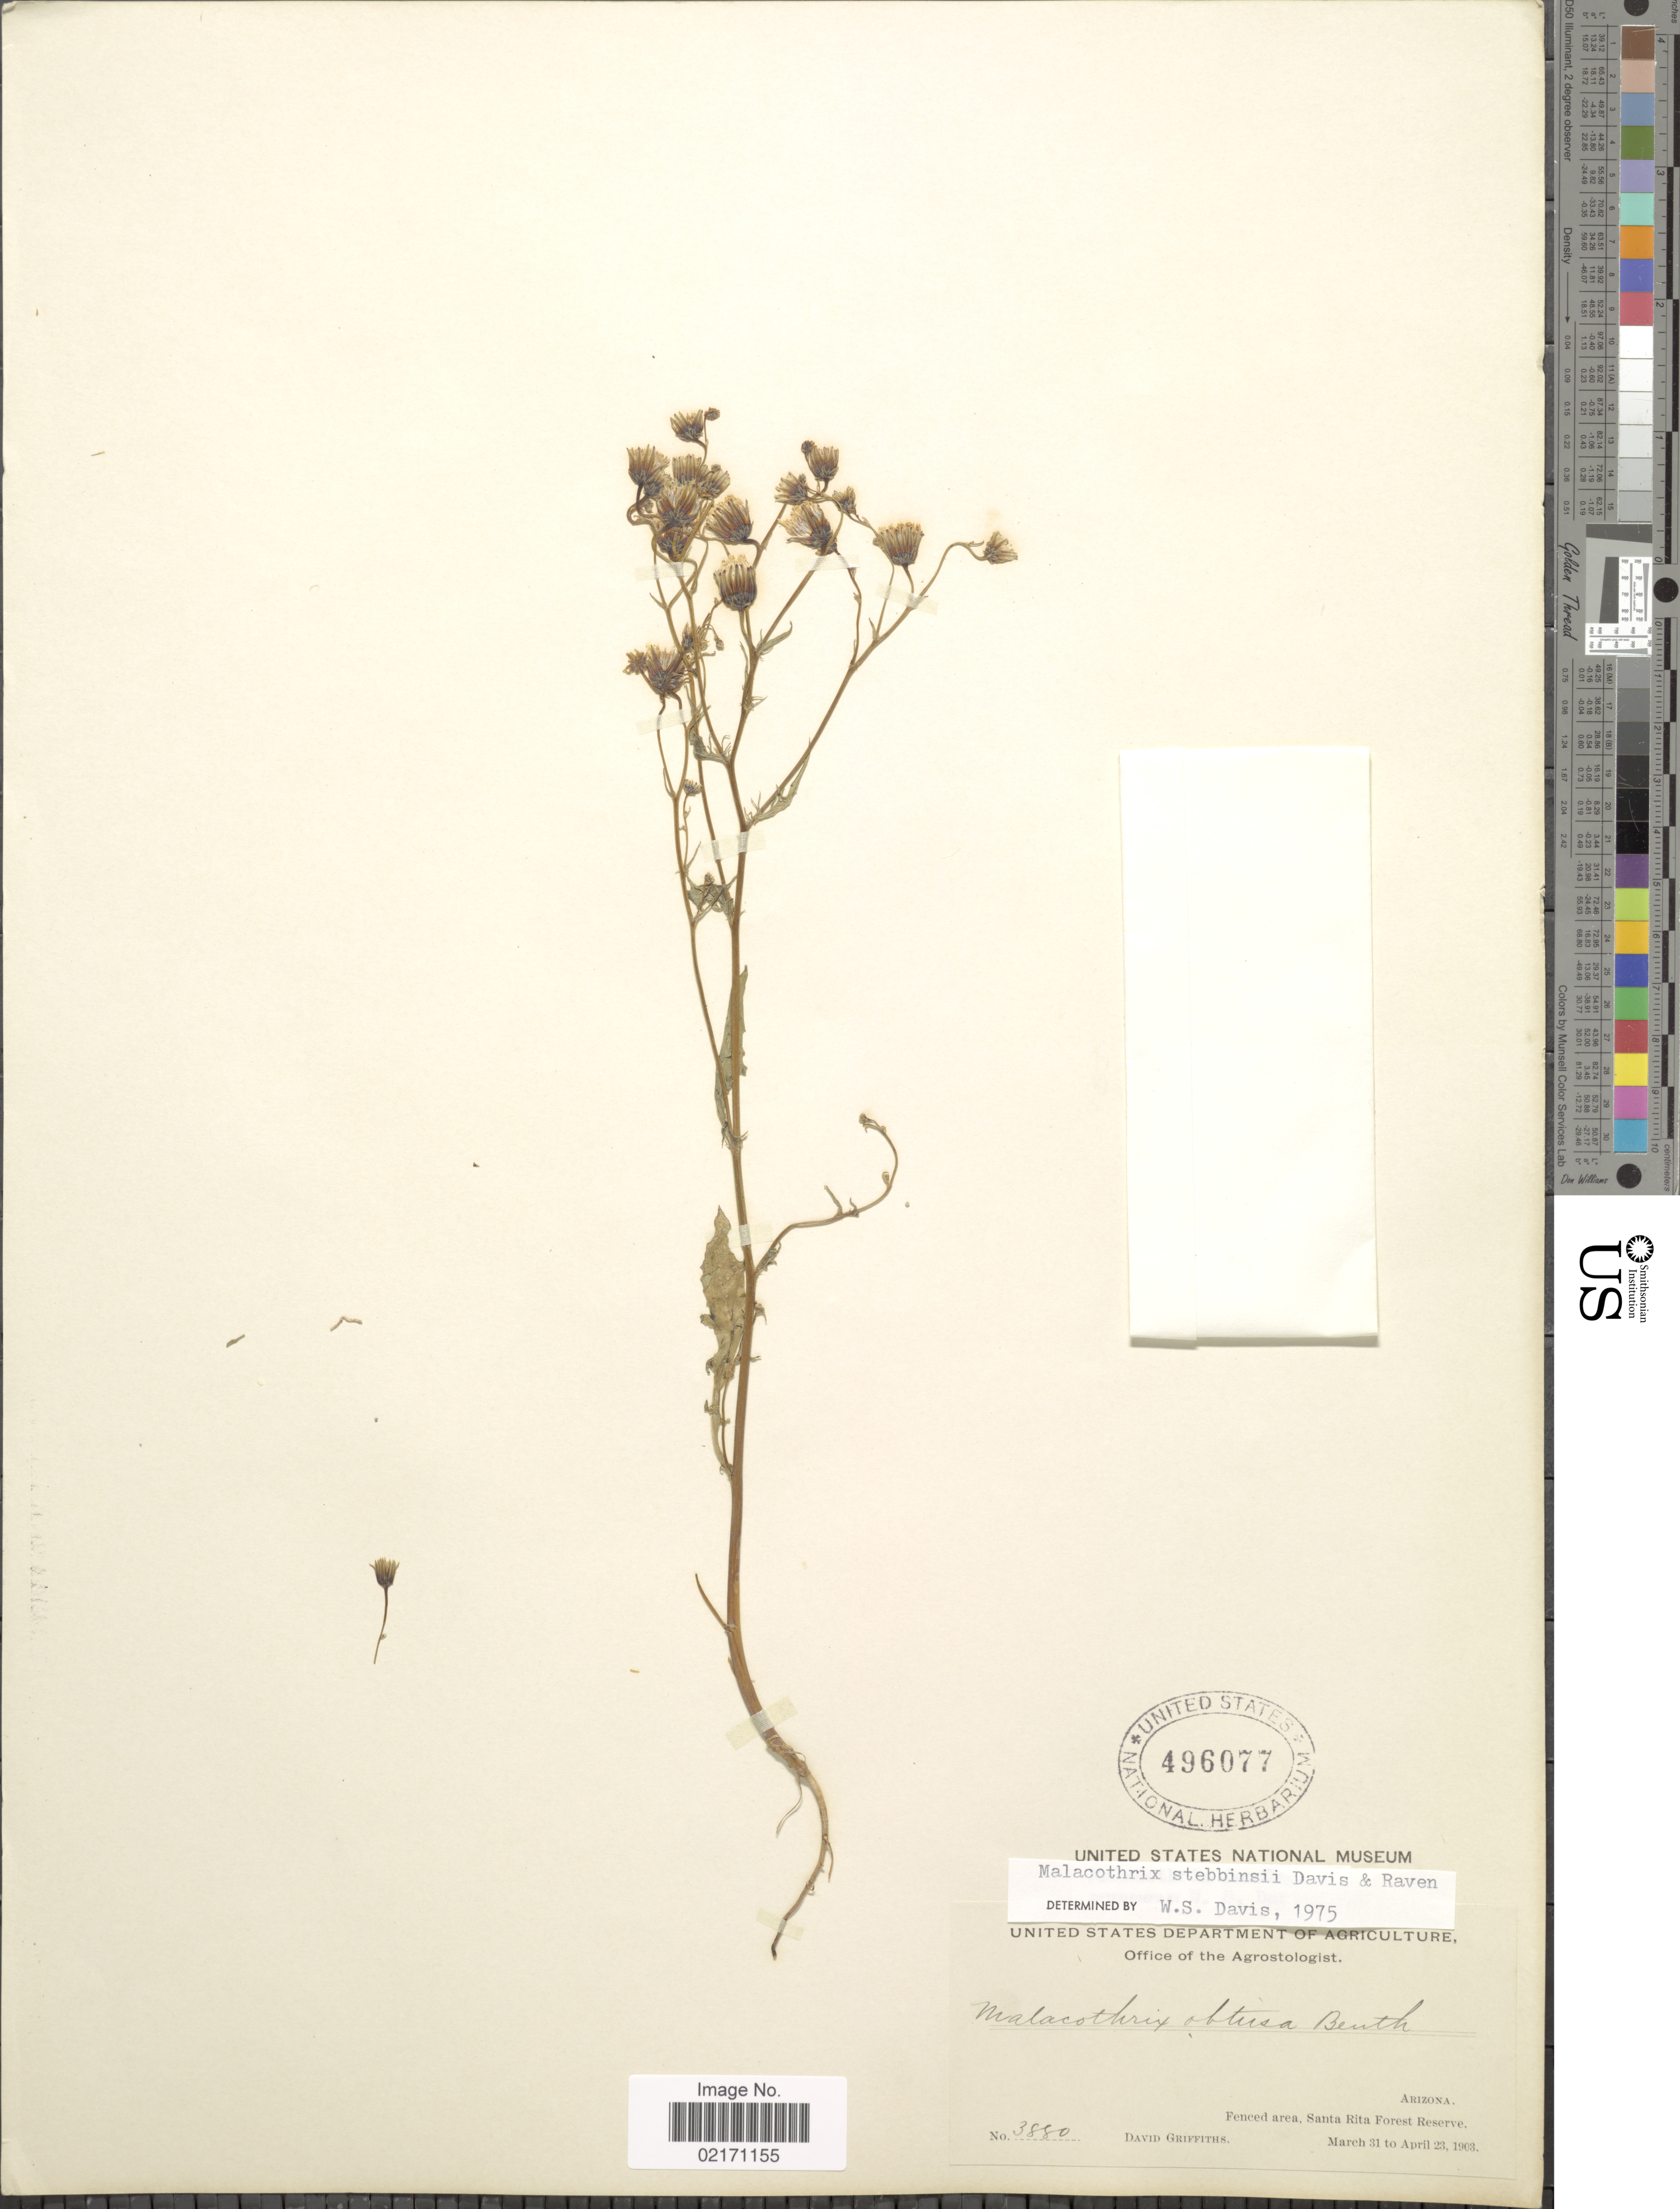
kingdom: Plantae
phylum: Tracheophyta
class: Magnoliopsida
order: Asterales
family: Asteraceae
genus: Malacothrix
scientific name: Malacothrix stebbinsii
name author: W.S. Davis & P.H. Raven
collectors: D. Griffiths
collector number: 3880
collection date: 1903-03-31/1903-04-23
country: United States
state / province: Arizona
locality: Santa Rita Forest Reserve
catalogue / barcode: US 496077